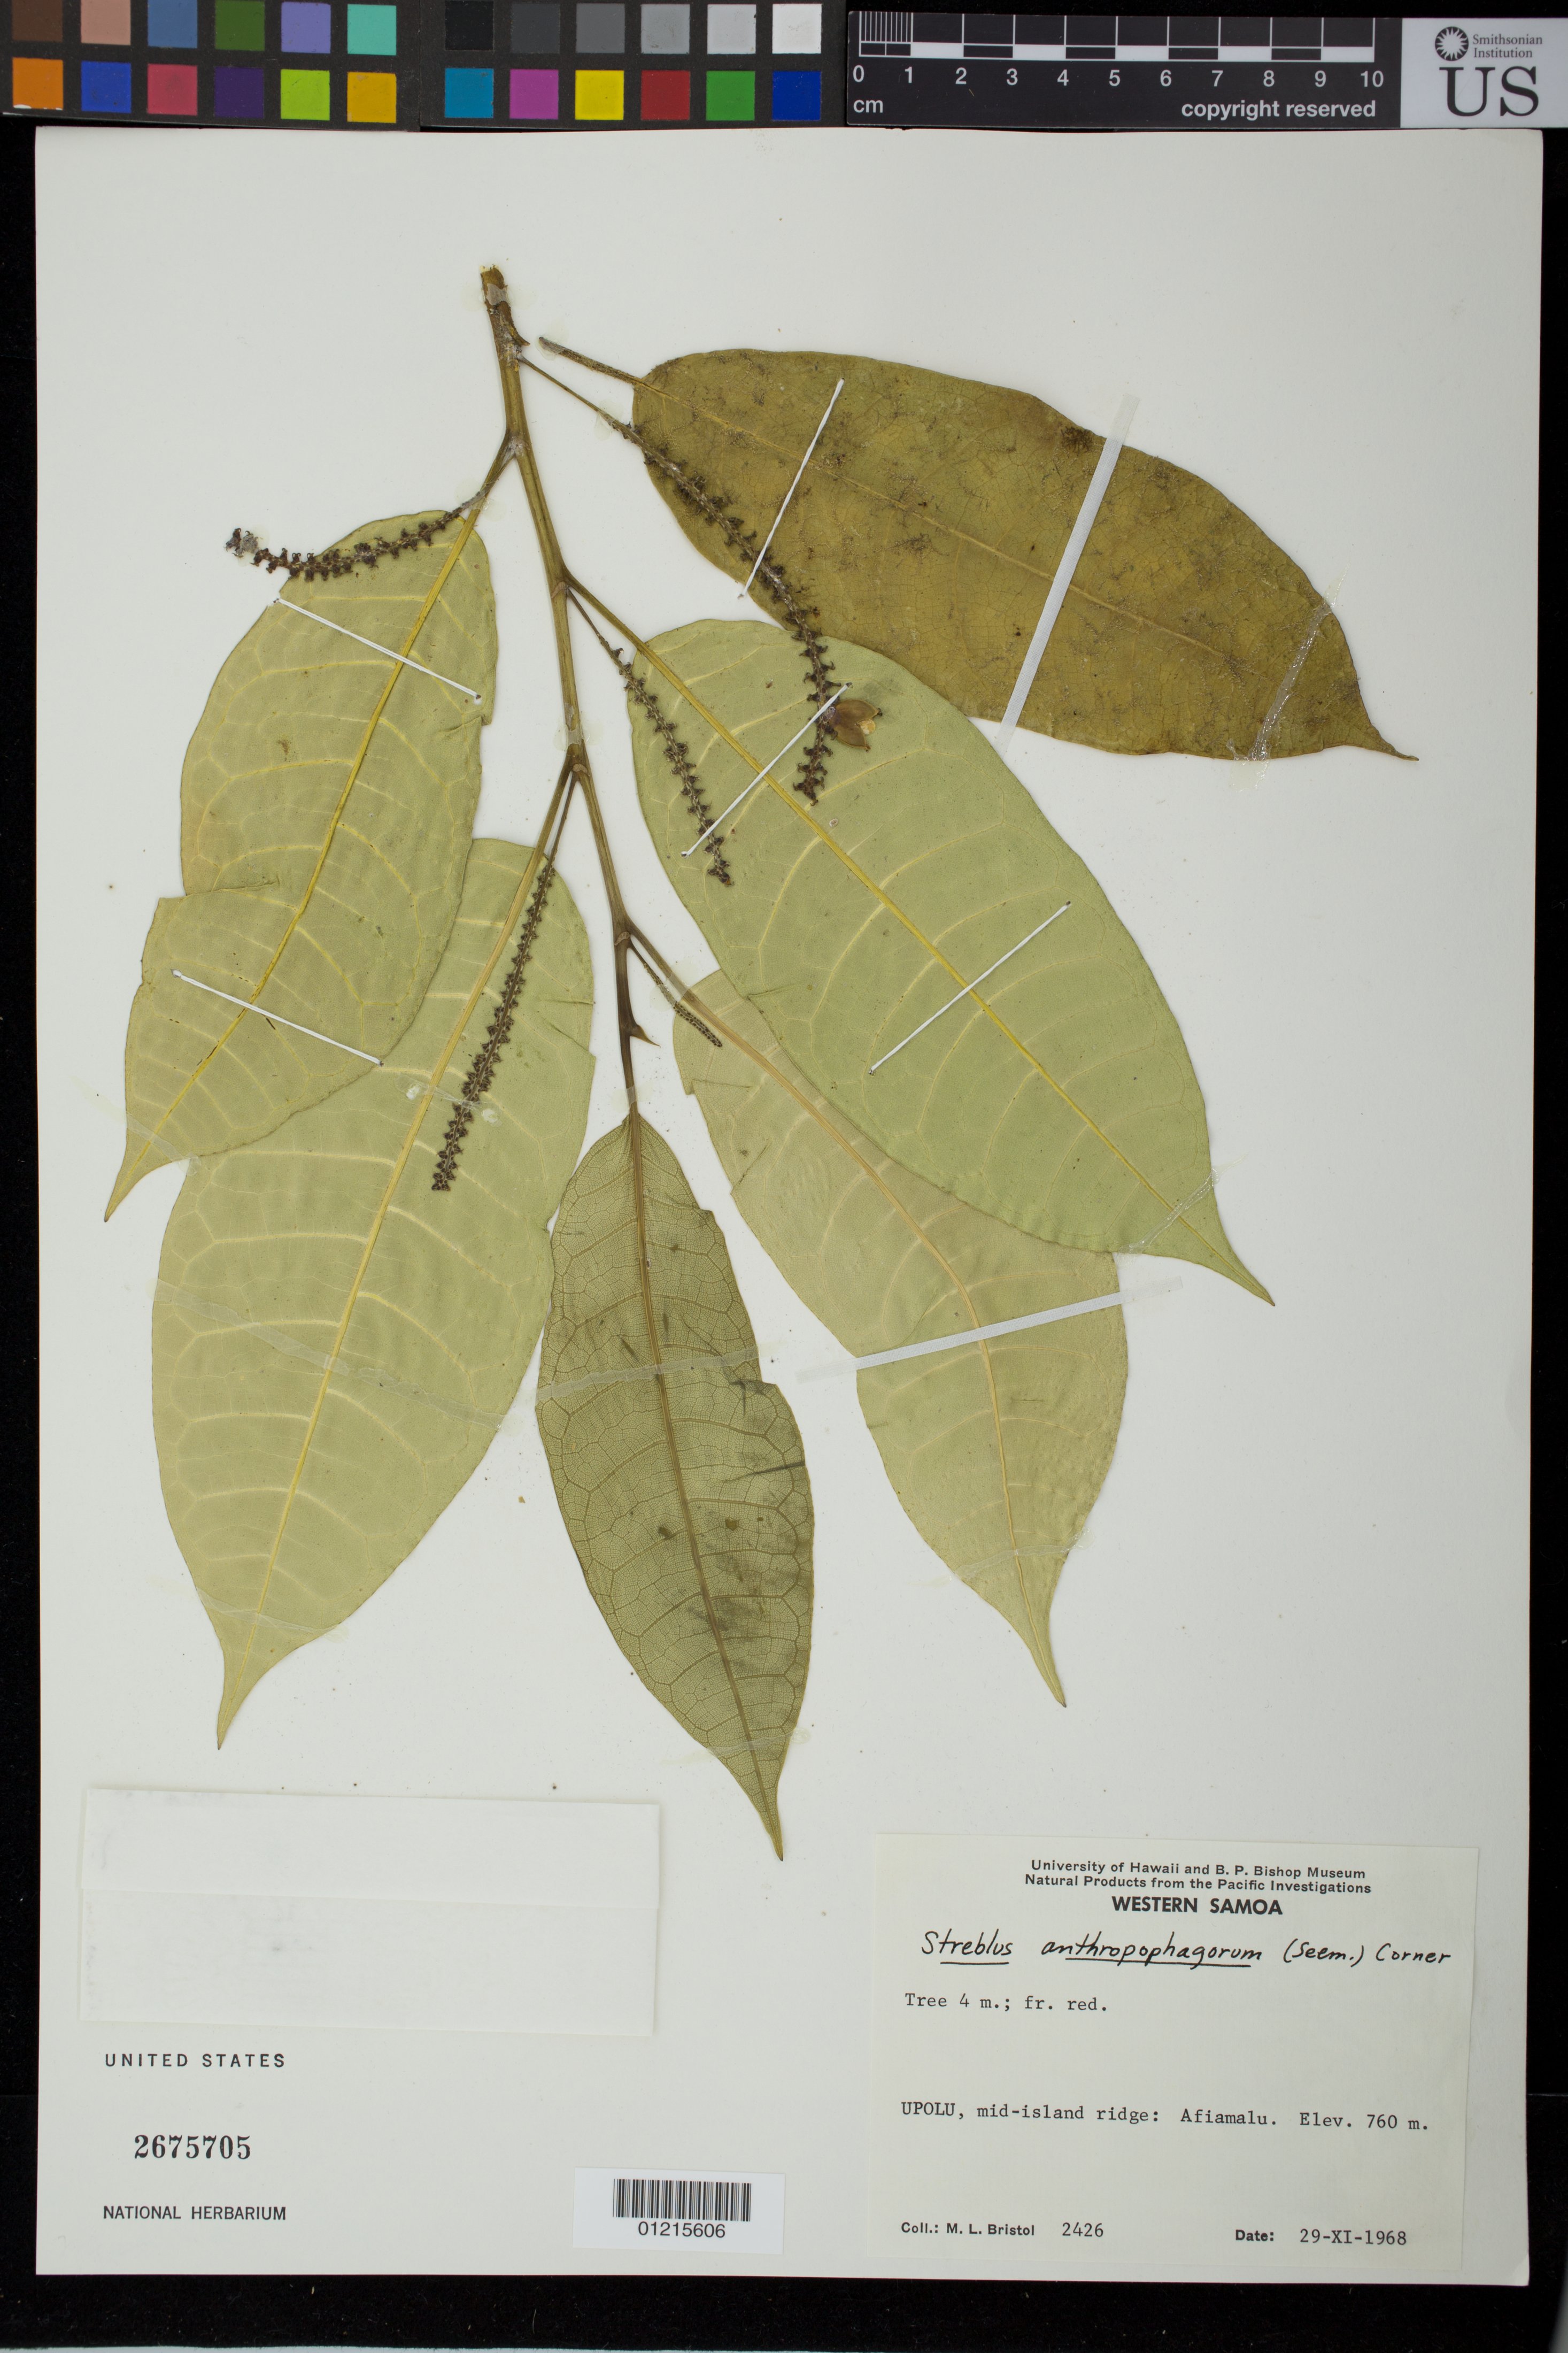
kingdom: Plantae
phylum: Tracheophyta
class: Magnoliopsida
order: Rosales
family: Moraceae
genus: Paratrophis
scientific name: Paratrophis anthropophagorum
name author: (Seem.) Benth. & Hook. f. ex Drake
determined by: Wagner, W. L., (BOT), Smithsonian Institution - National Museum of Natural History (UNITED STATES)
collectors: M. L. Bristol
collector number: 2426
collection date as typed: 29 Nov 1968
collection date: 1968-11-29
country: Samoa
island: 'Upolu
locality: Mid-island ridge: Afiamalu.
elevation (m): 760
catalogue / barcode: US 2675705